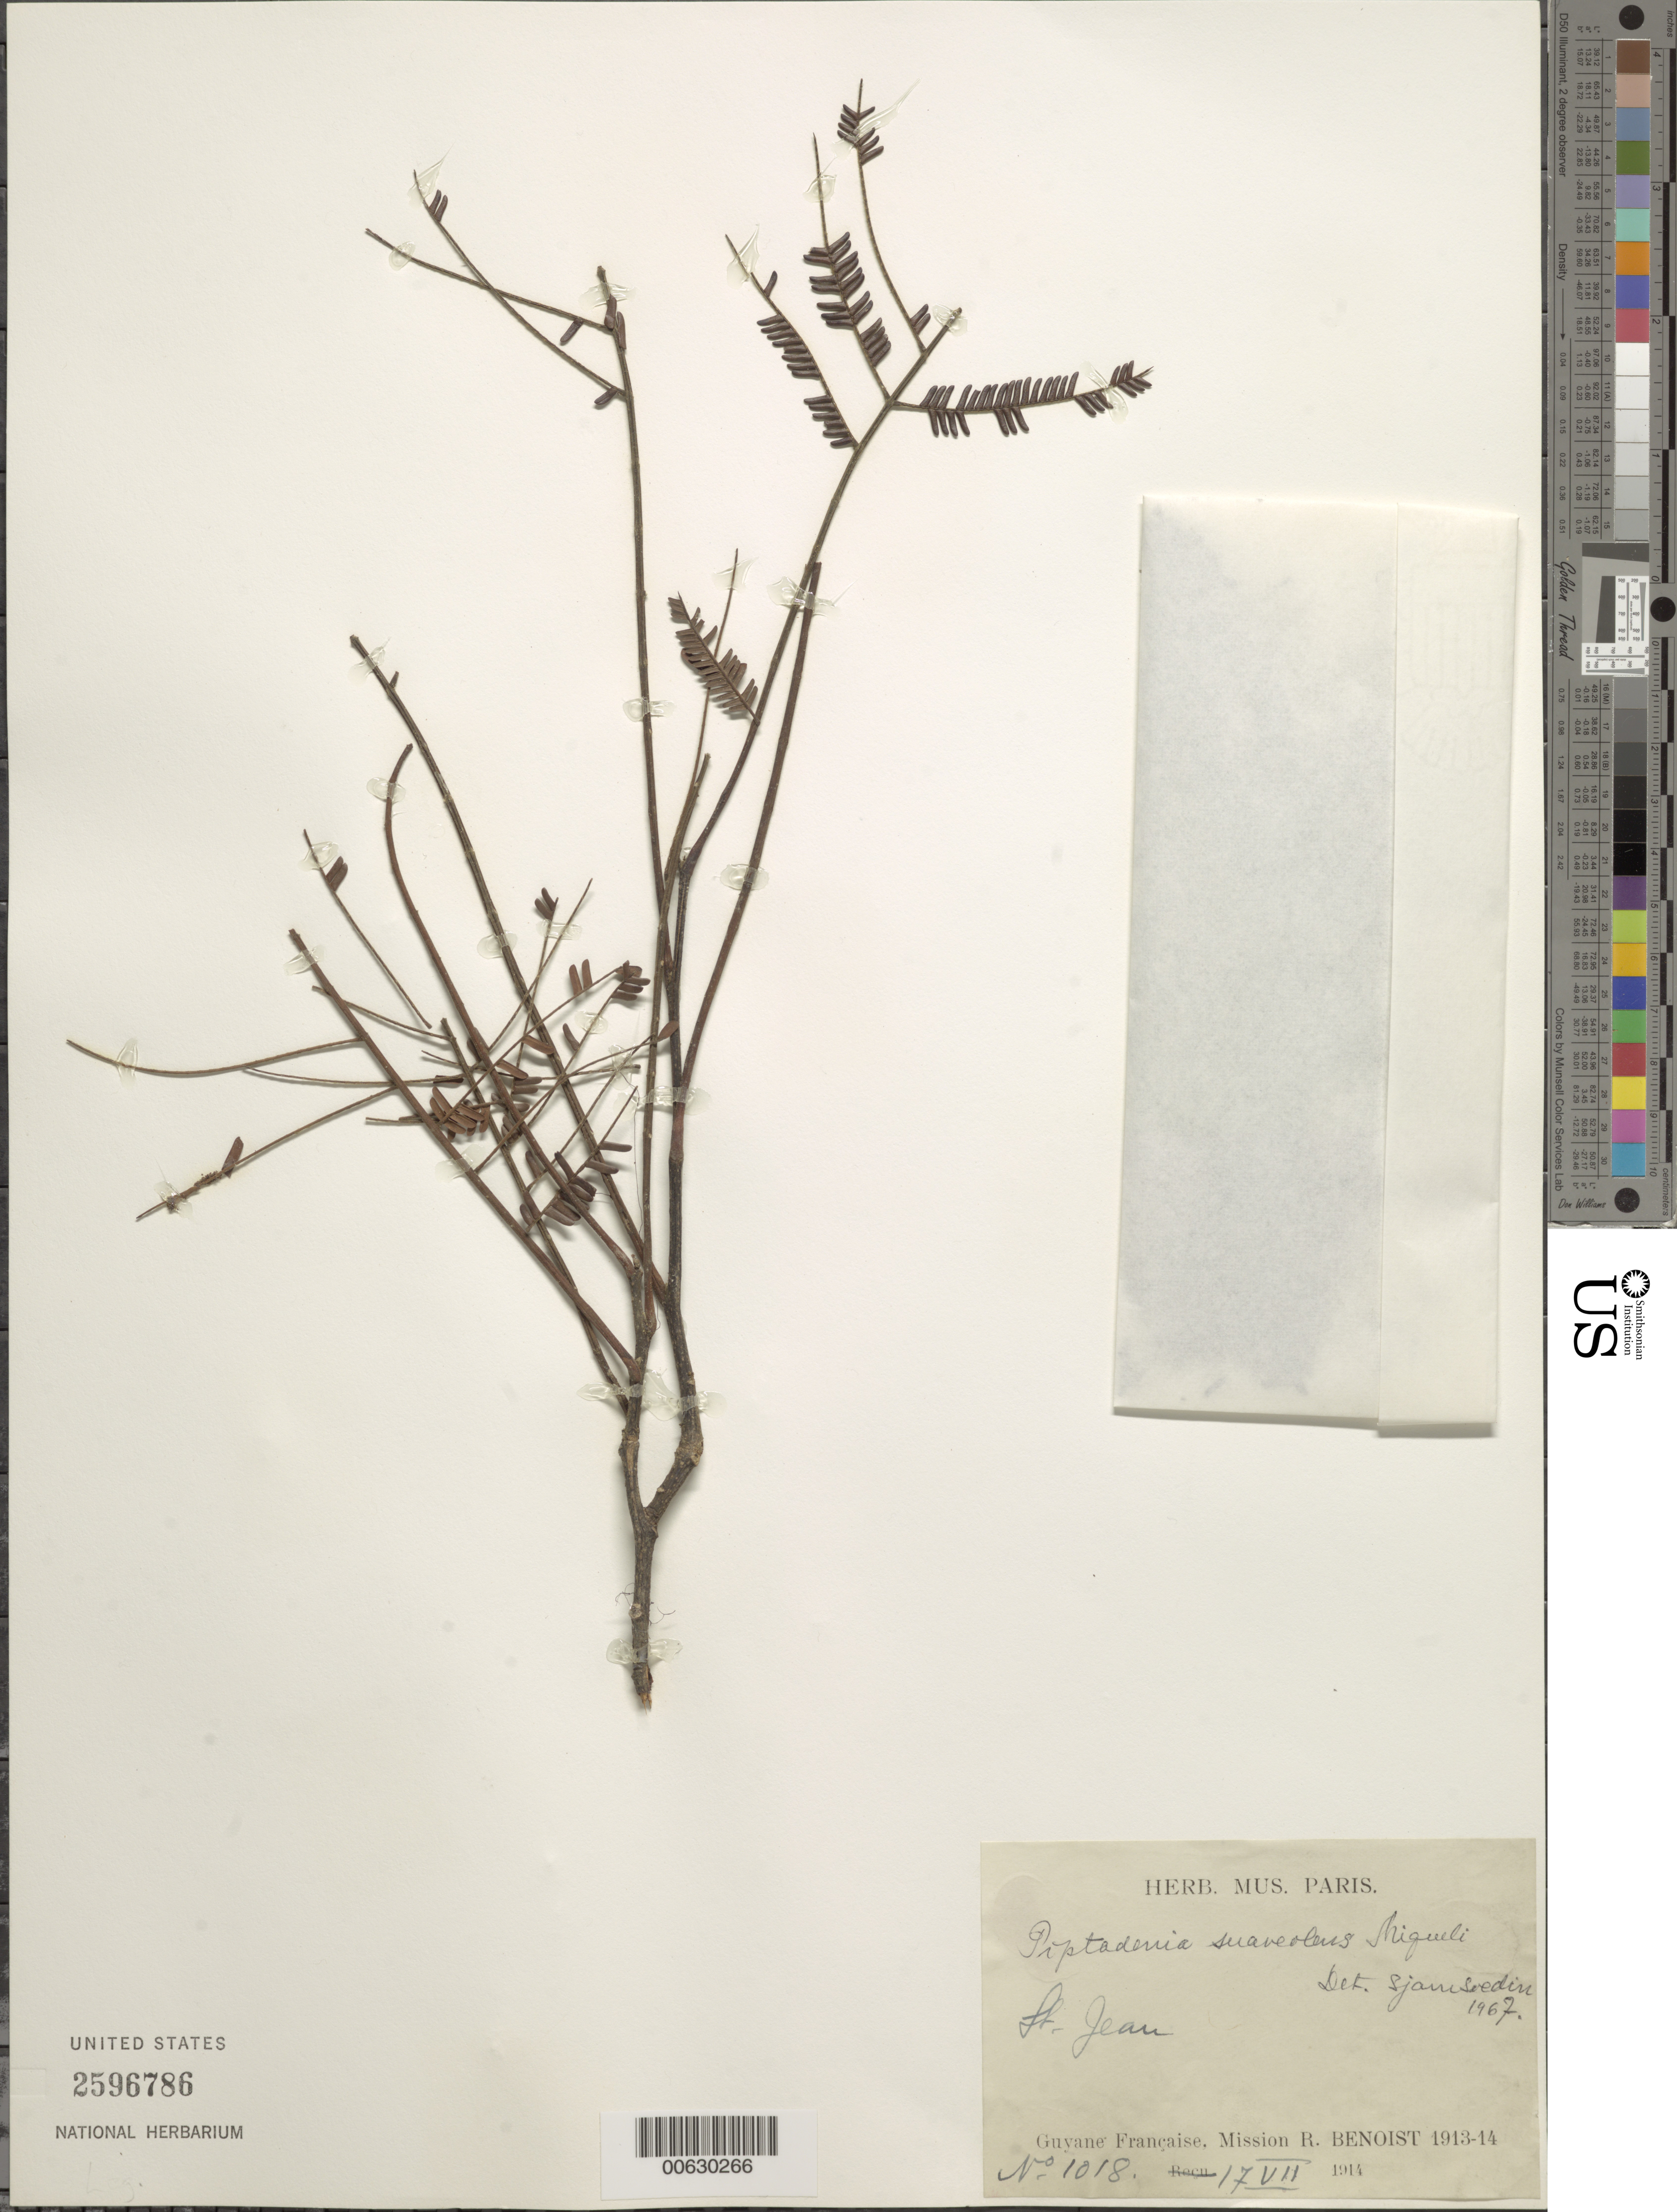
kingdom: Plantae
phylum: Tracheophyta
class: Magnoliopsida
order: Fabales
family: Fabaceae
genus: Marlimorimia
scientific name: Marlimorimia psilostachya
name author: (DC.) L.P. Queiroz & Marc.F. Simon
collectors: R. Benoist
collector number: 1018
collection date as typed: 17-Jul-14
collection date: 1914-07-17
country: French Guiana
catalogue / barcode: US 2596786